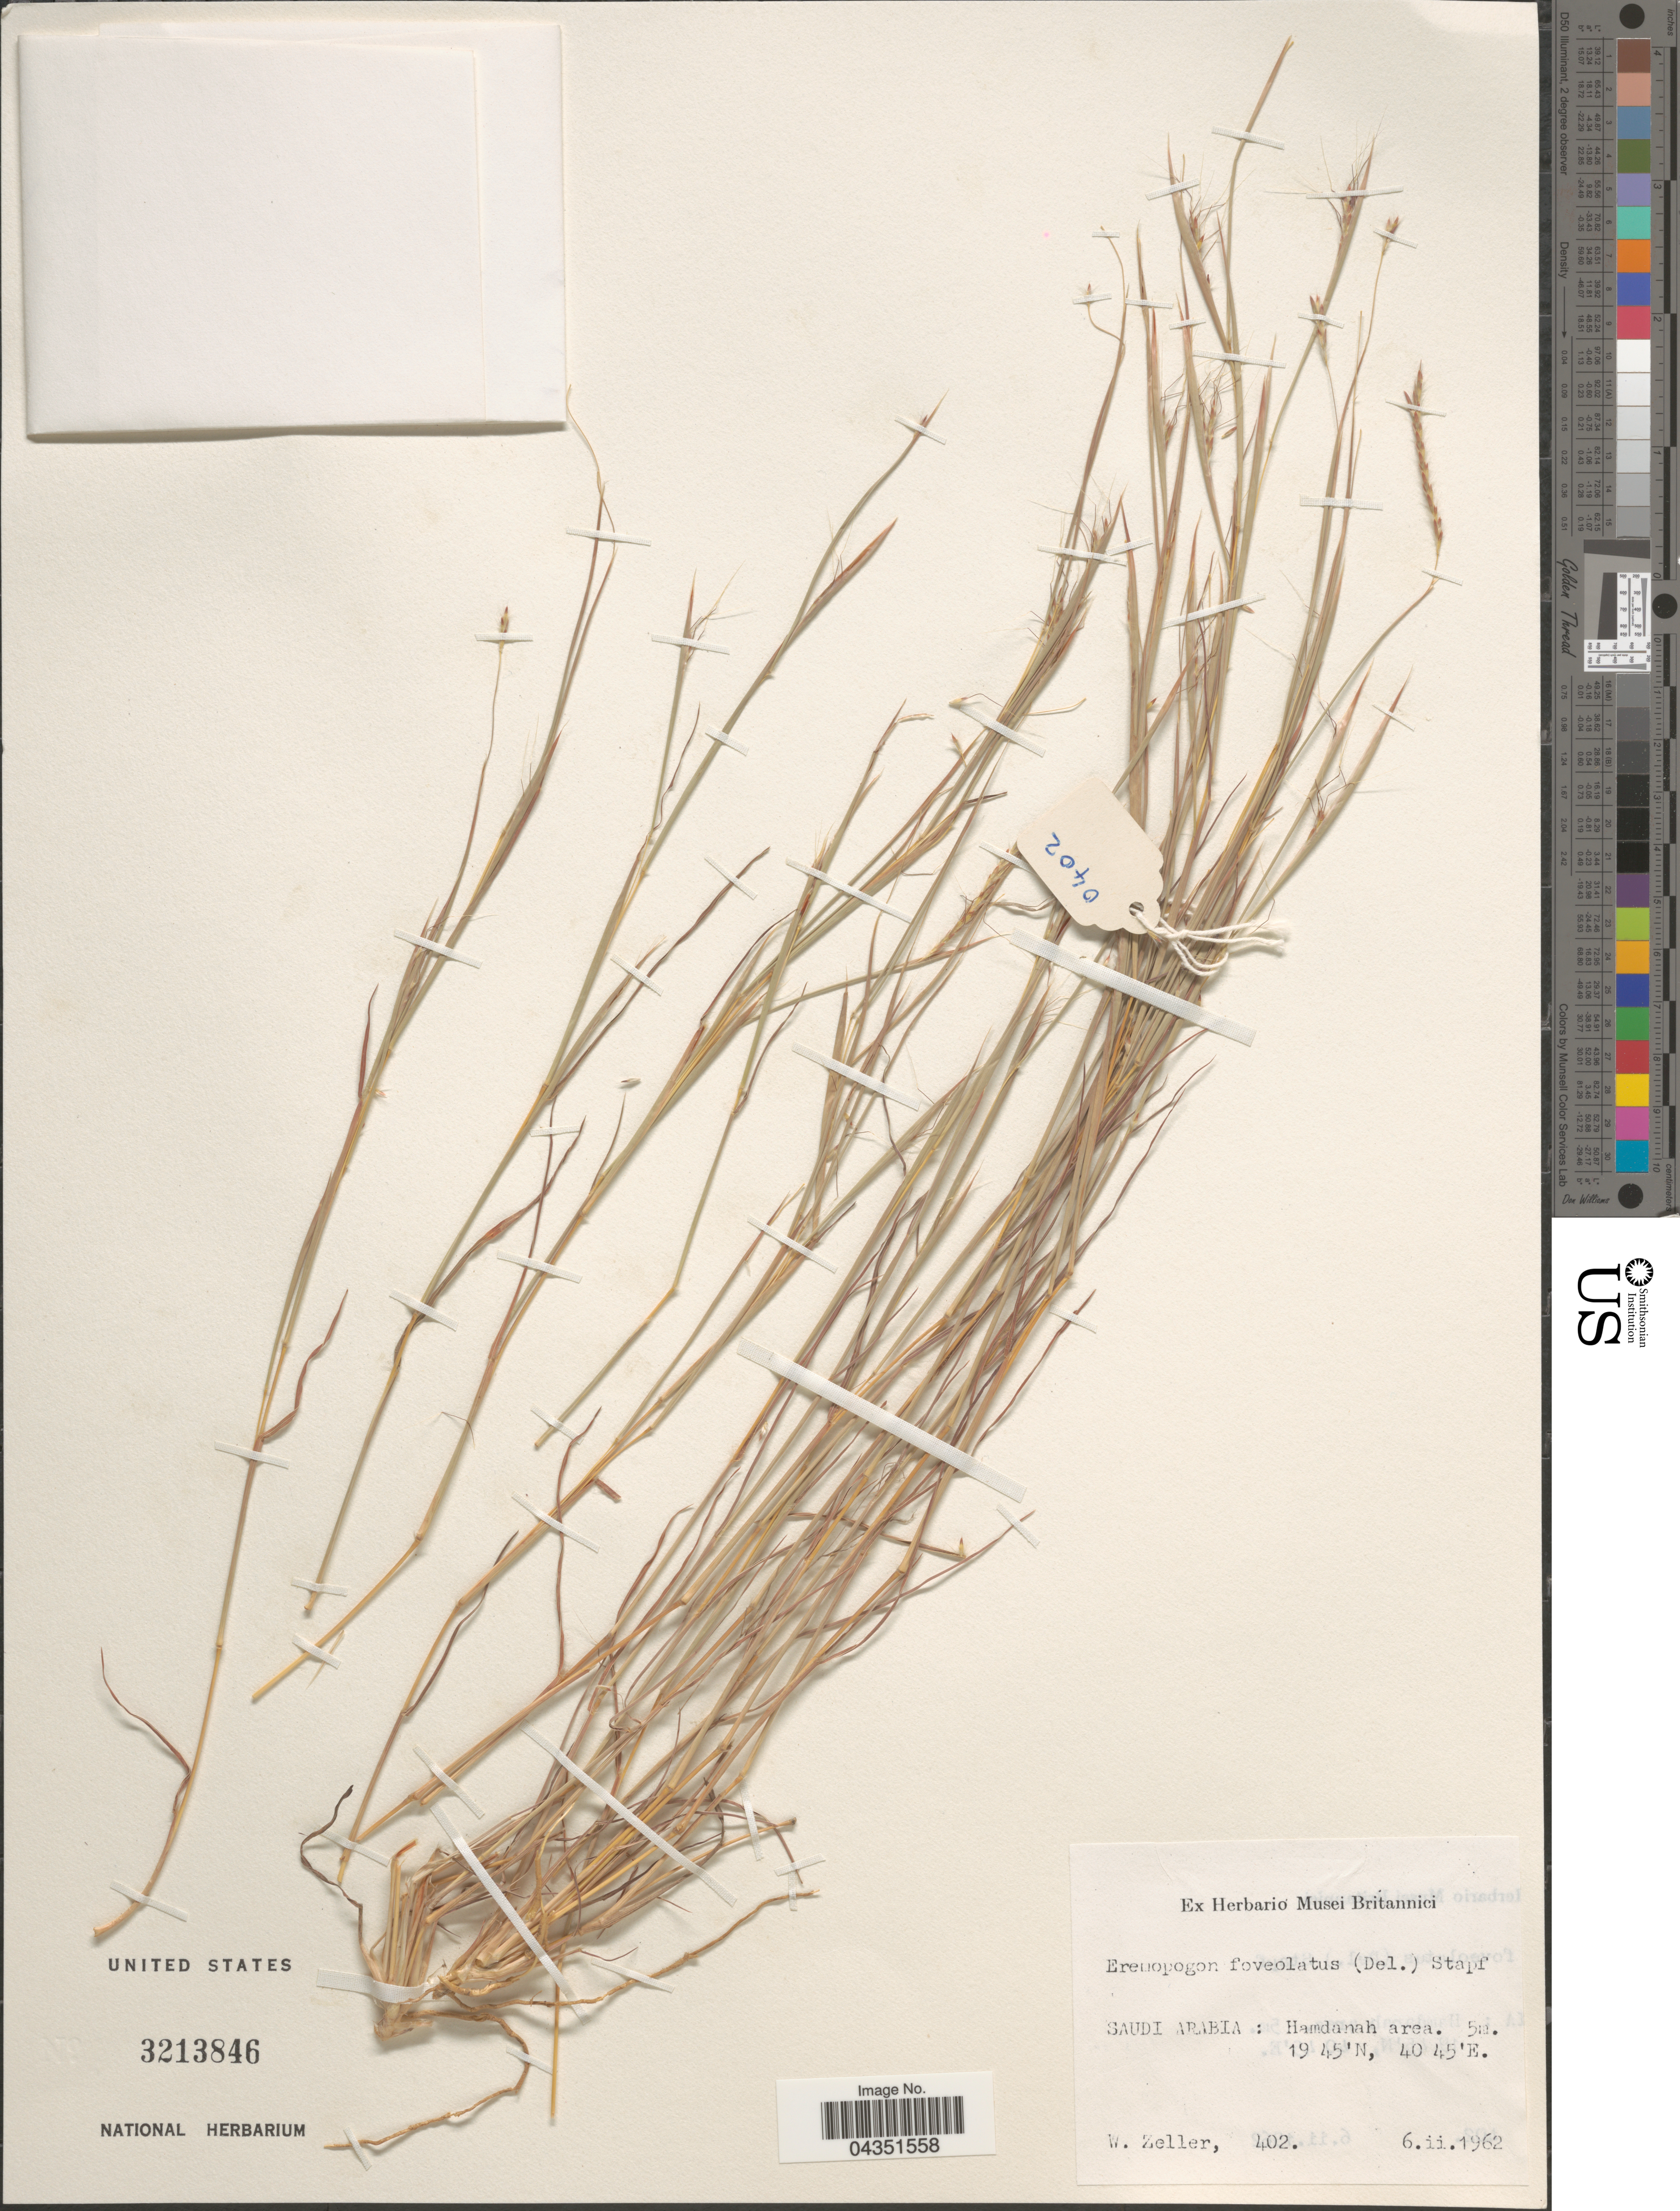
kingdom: Plantae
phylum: Tracheophyta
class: Liliopsida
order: Poales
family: Poaceae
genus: Eremopogon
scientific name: Eremopogon foveolatus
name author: (Delile) Stapf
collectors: W. Zeller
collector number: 402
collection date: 1962-02-06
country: Saudi Arabia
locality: Hamdanah area.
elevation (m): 5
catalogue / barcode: US 3213846